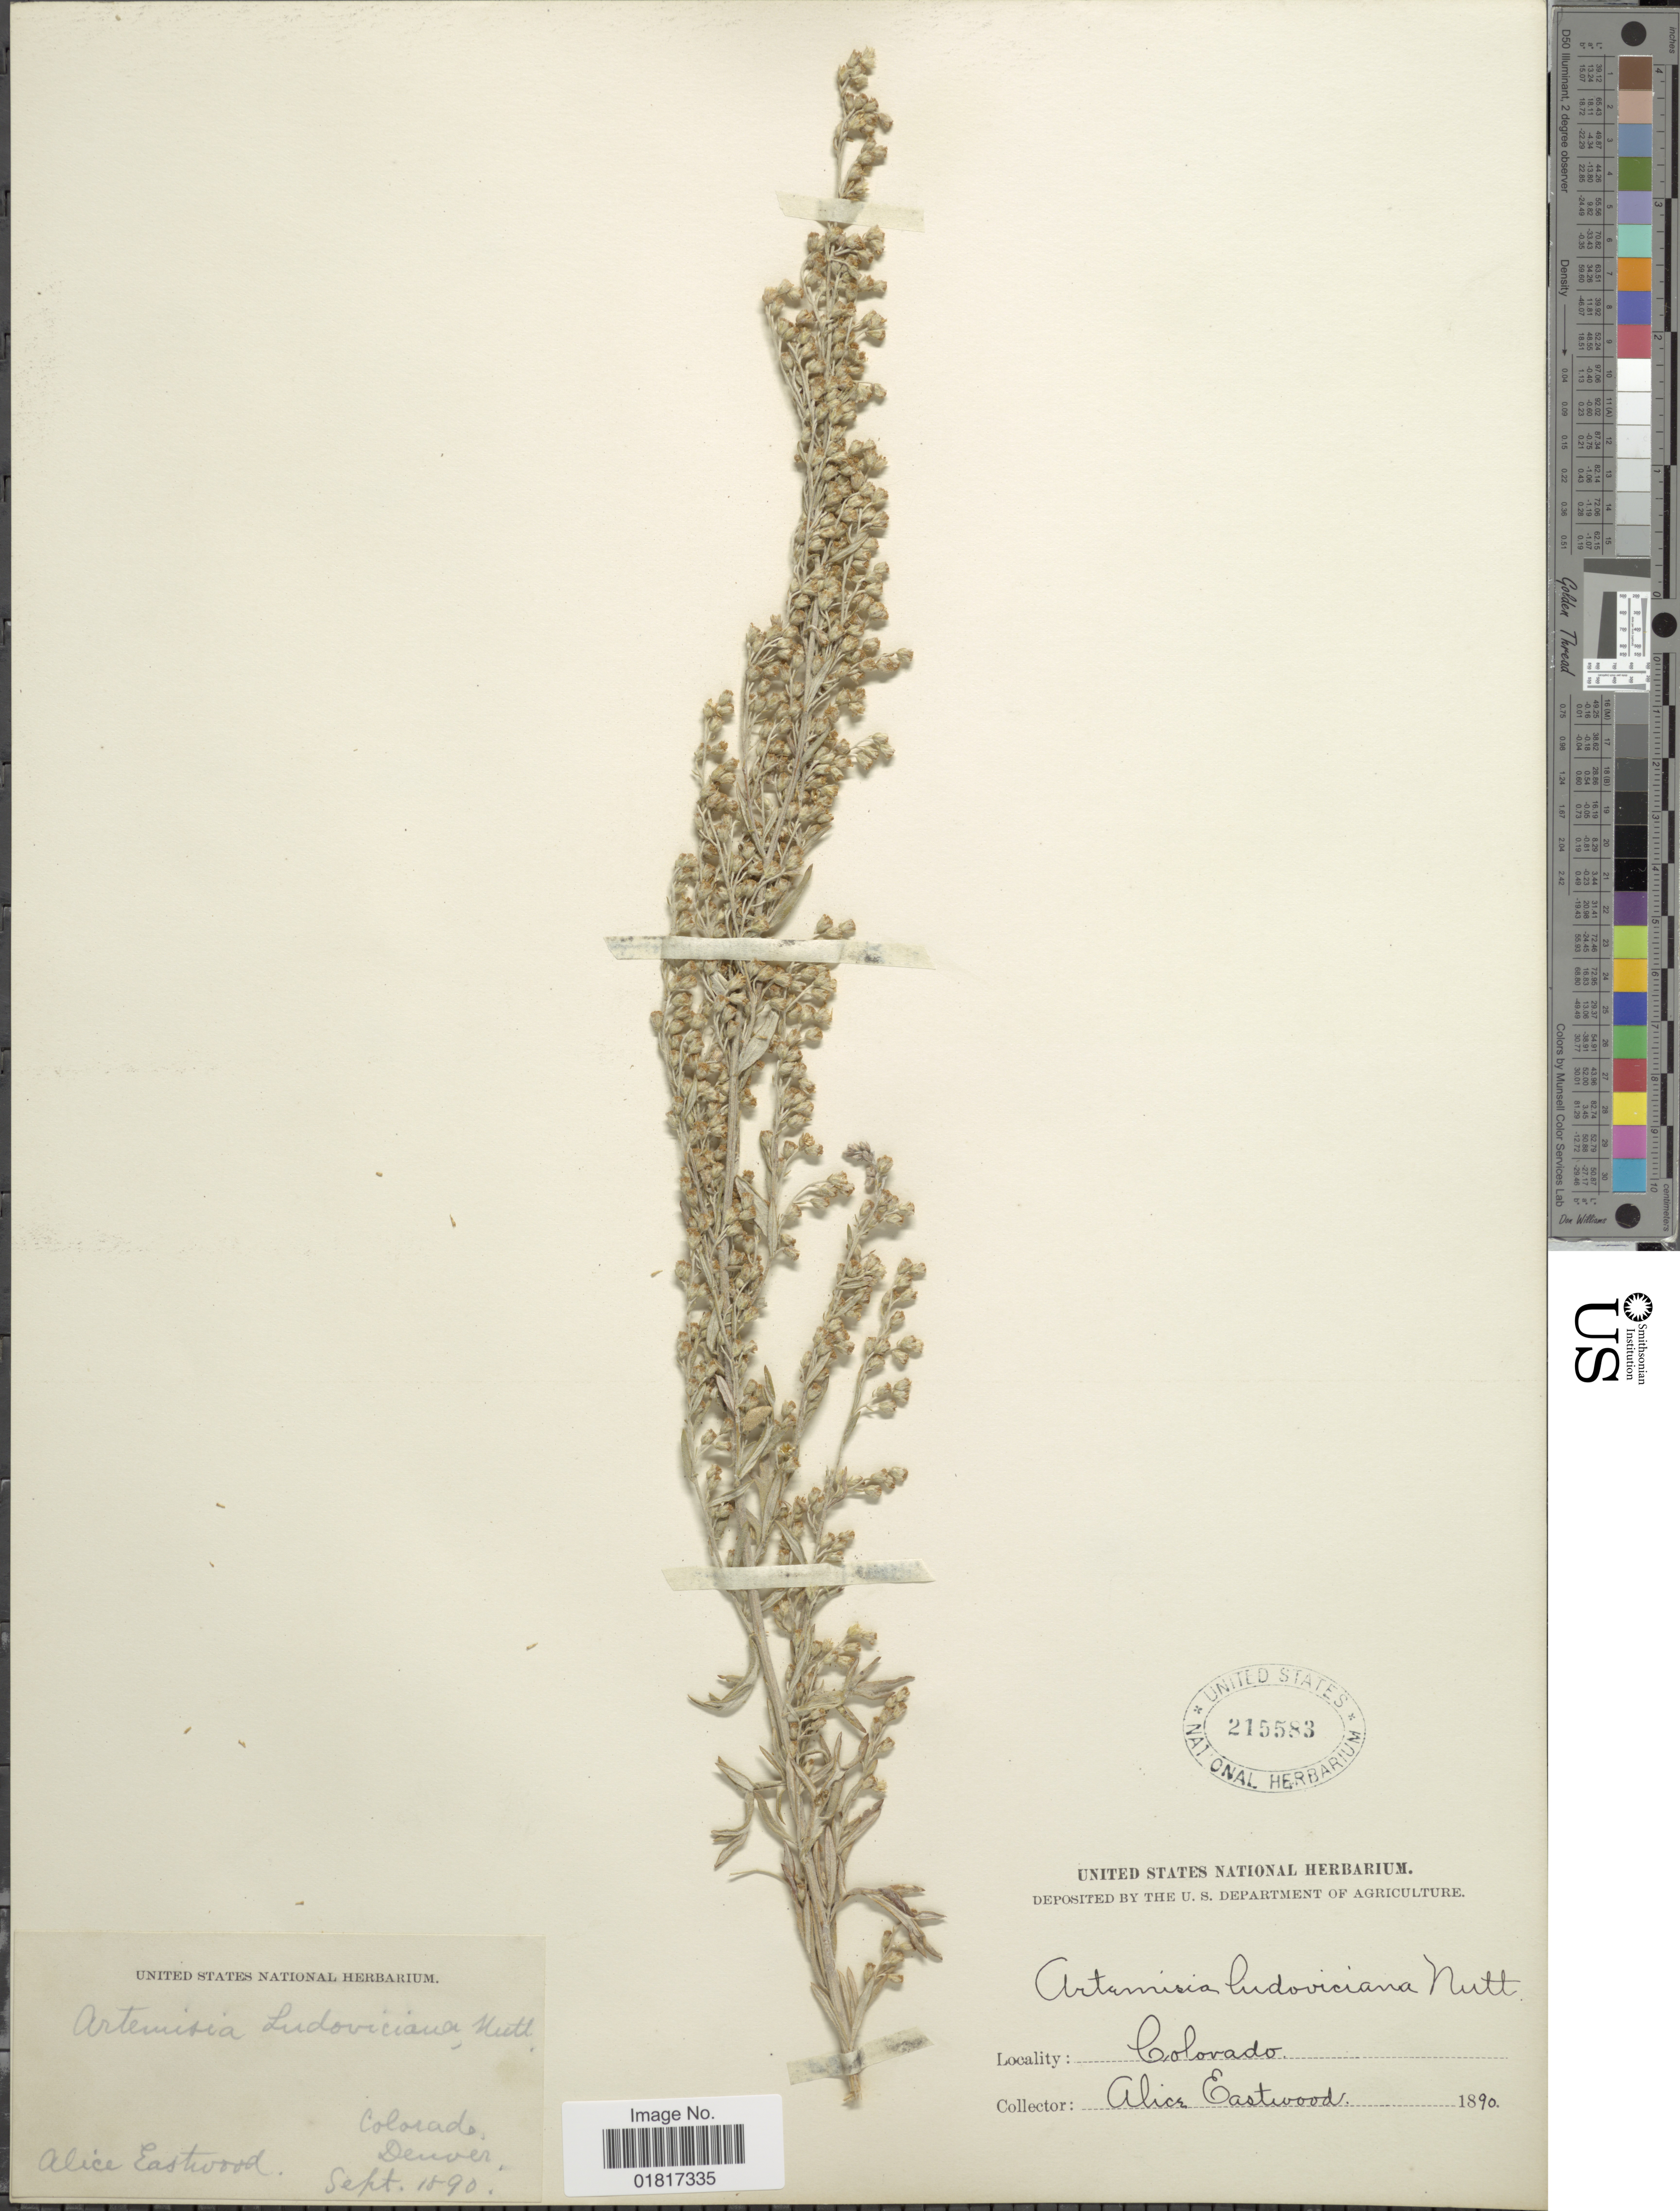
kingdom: Plantae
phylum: Tracheophyta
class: Magnoliopsida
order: Asterales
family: Asteraceae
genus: Artemisia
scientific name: Artemisia underwoodii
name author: Rydb.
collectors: A. Eastwood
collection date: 1890-09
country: United States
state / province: Colorado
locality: Denver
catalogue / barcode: US 215583